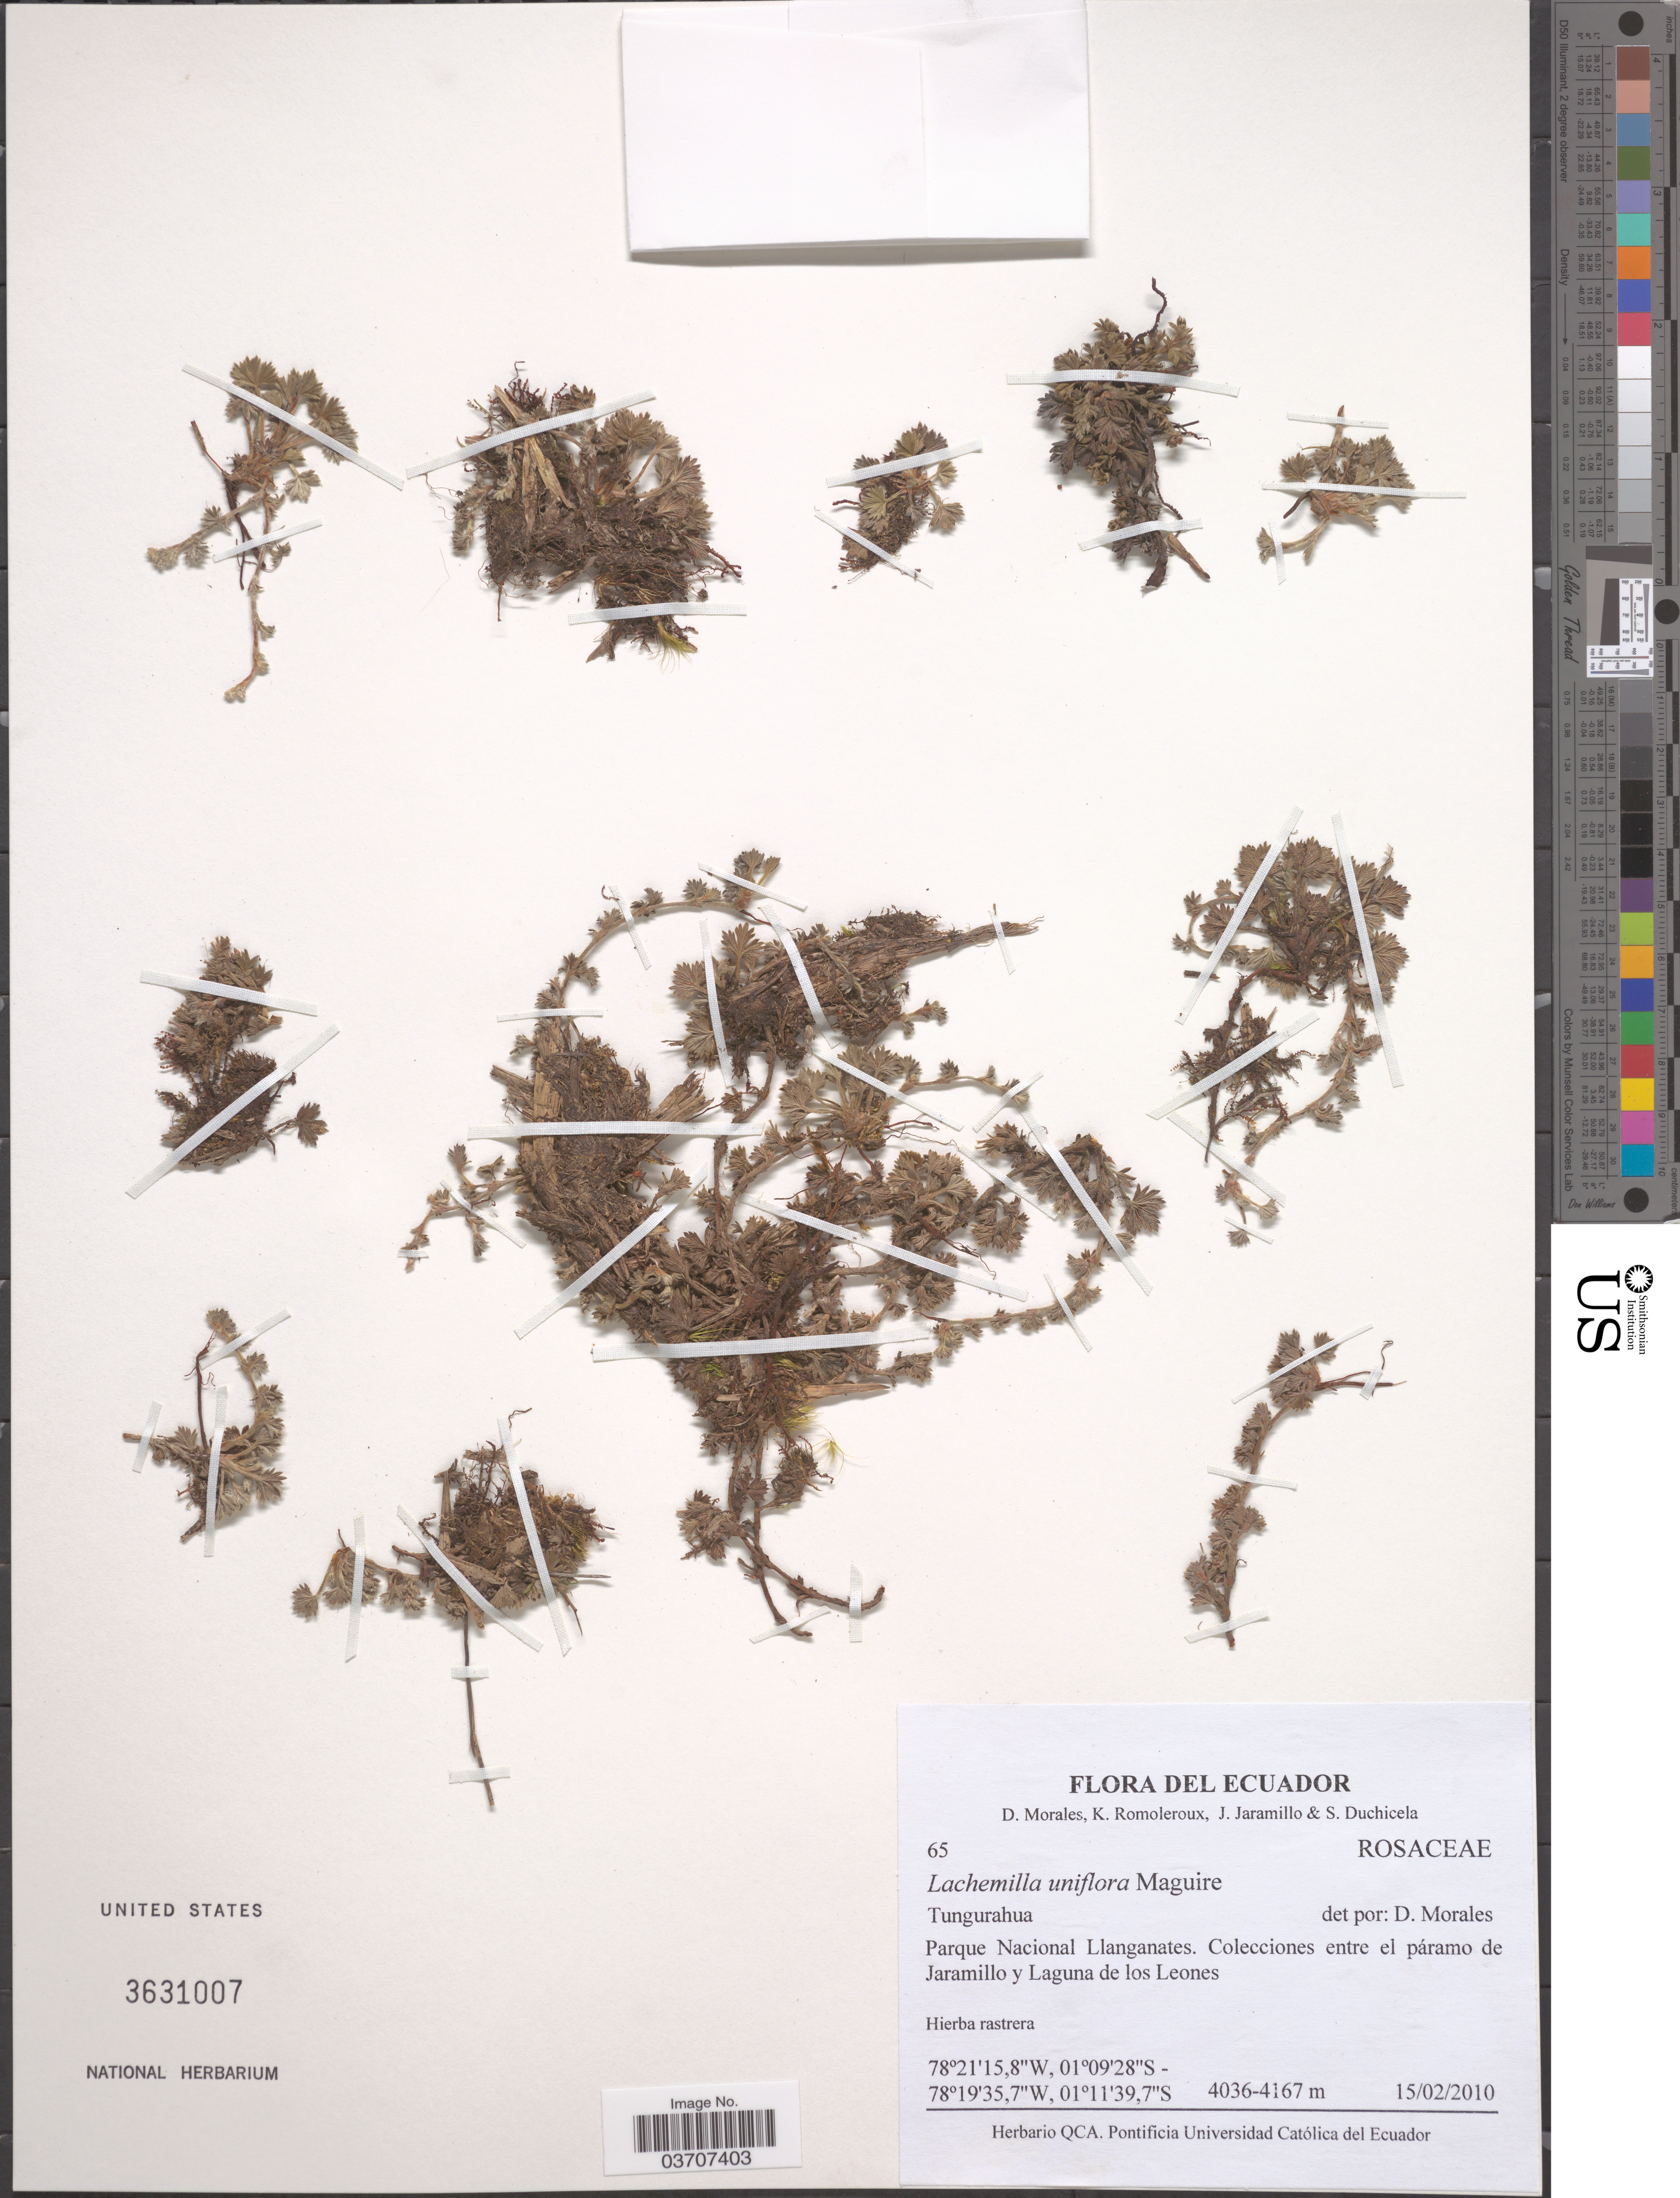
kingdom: Plantae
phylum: Tracheophyta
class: Magnoliopsida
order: Rosales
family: Rosaceae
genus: Lachemilla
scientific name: Lachemilla uniflora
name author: Maguire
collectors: D. Morales, K. Romoleroux, J. Jaramillo & S. Duchicela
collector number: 65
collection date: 2010-02-15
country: Ecuador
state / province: Tungurahua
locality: Parque Nacional Llanganates. Entre el páramo de Jaramillo y Laguna de los Leones.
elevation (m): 4036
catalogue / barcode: US 3631007